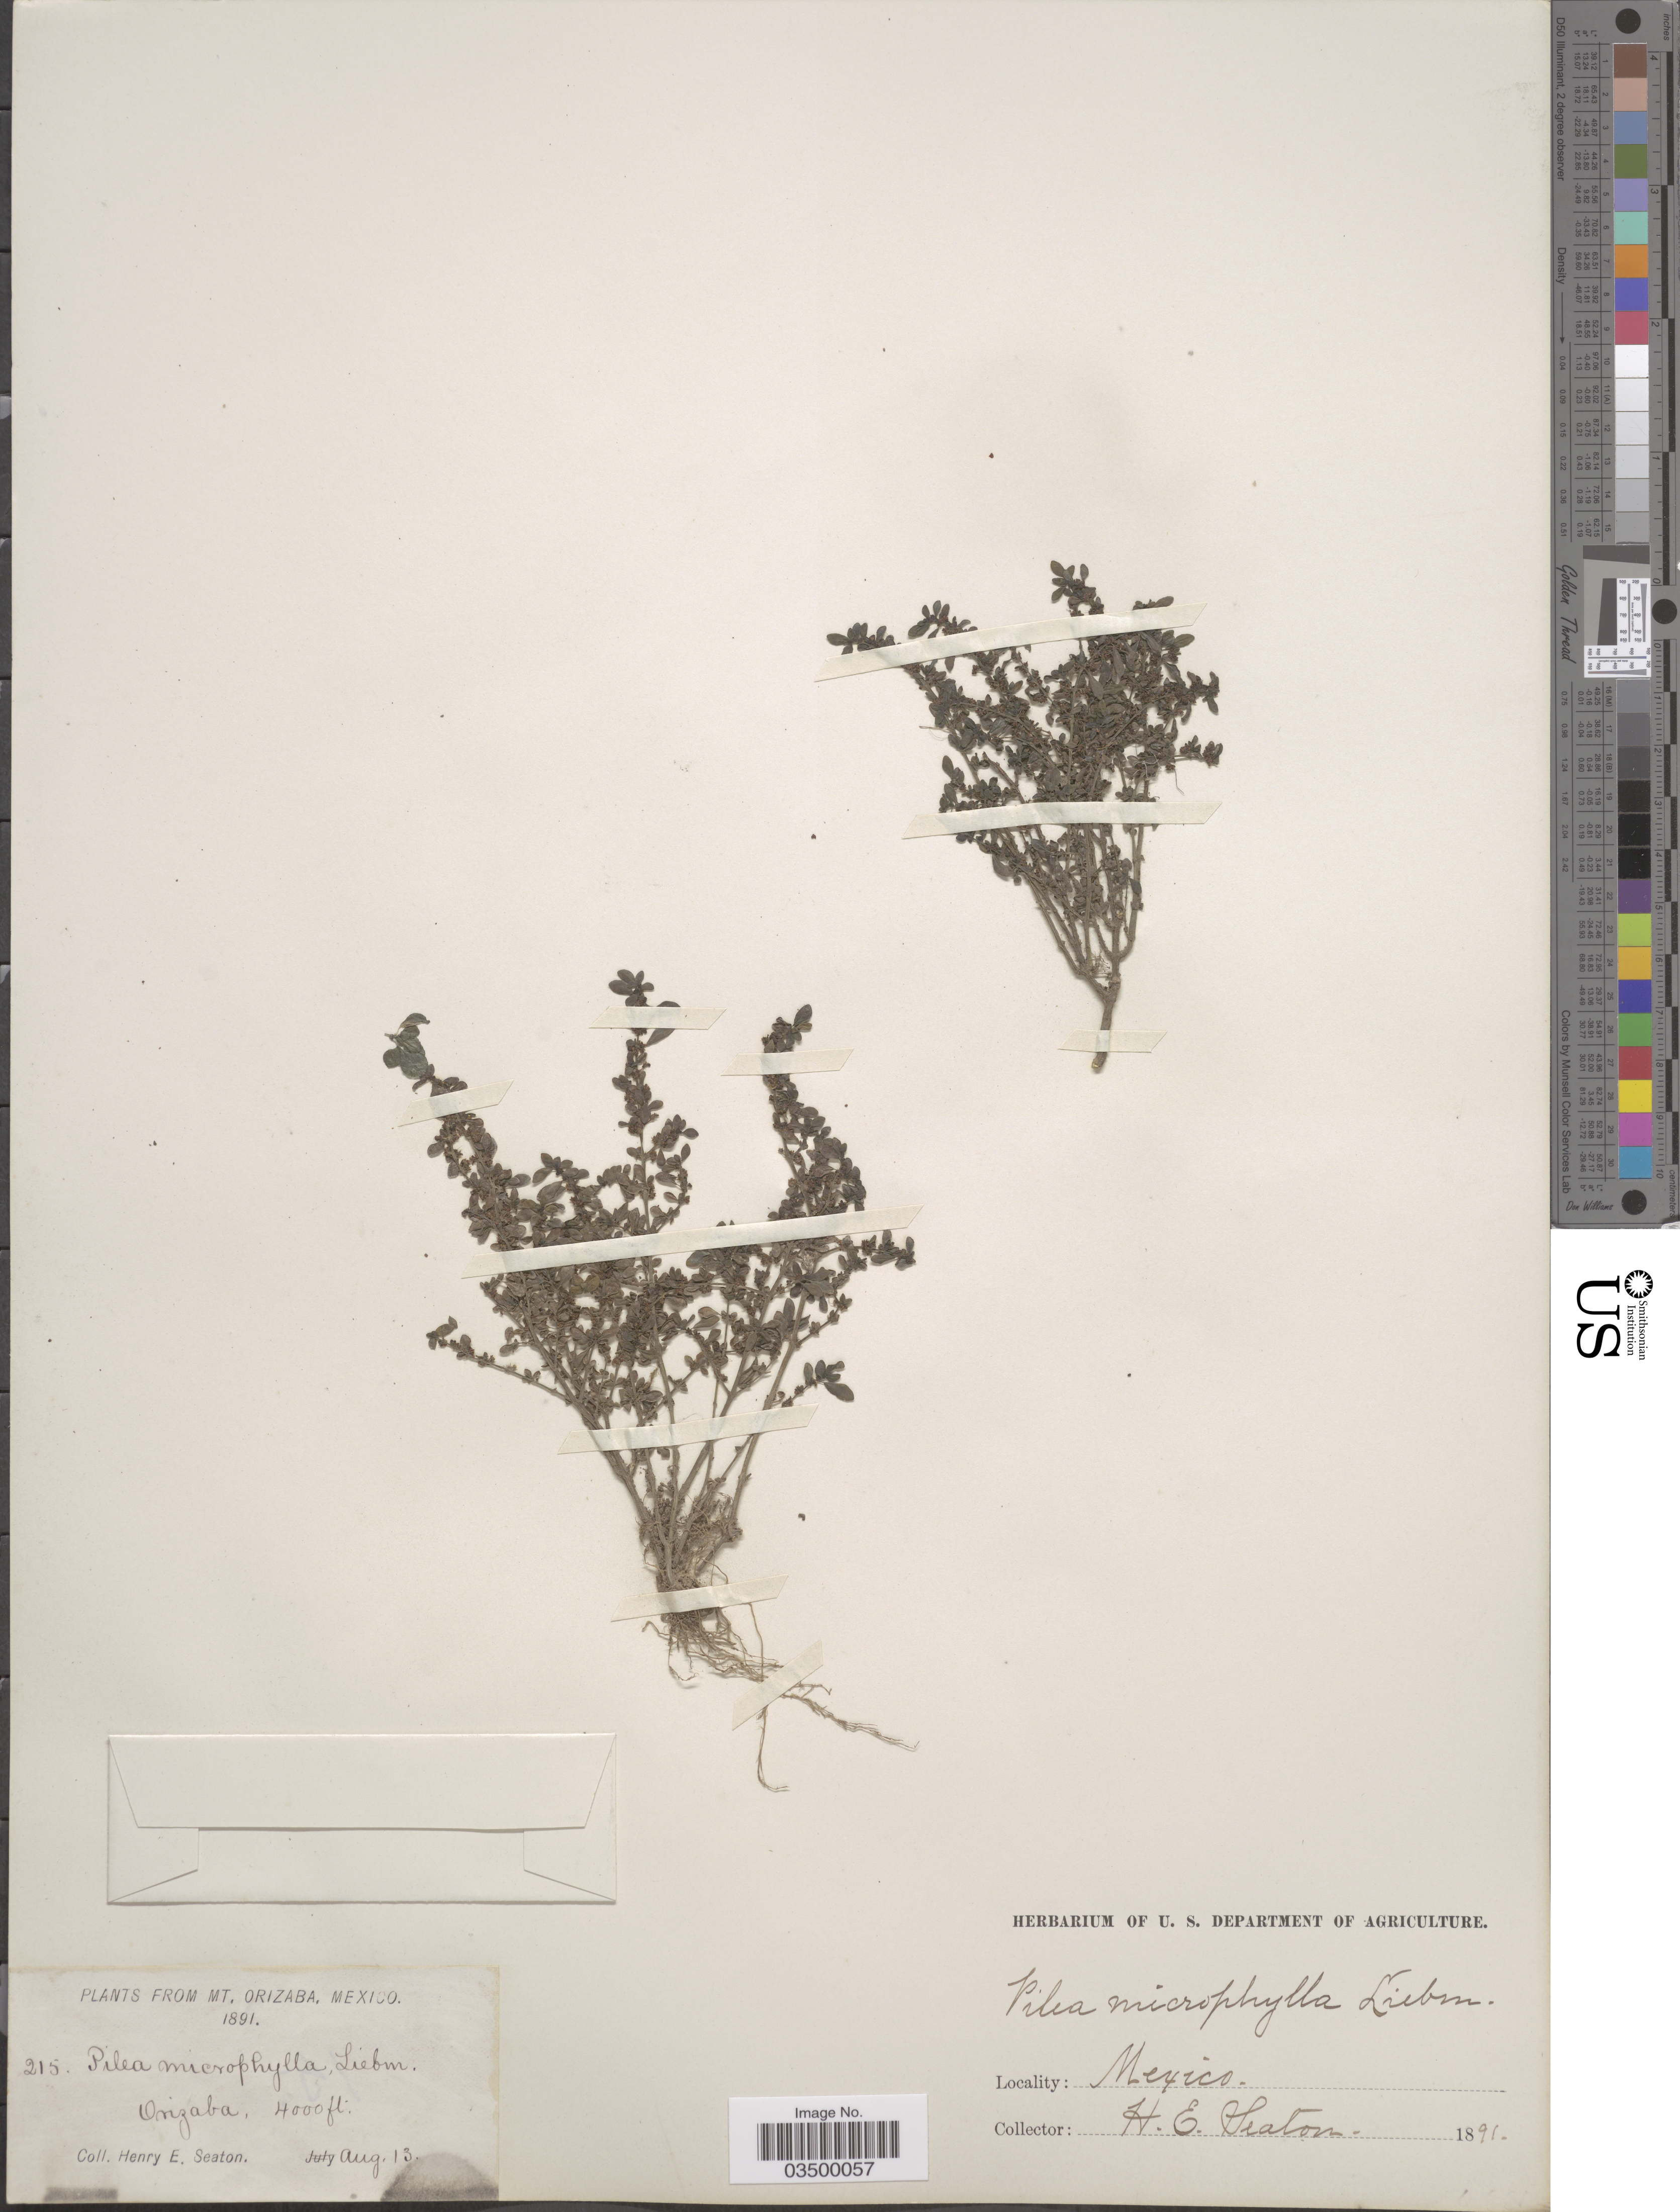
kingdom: Plantae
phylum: Tracheophyta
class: Magnoliopsida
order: Rosales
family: Urticaceae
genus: Pilea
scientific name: Pilea microphylla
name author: (L.) Liebm.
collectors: H. E. Seaton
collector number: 215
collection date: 1891-08-13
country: Mexico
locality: Mt. Orizaba. Orizaba.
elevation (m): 1219